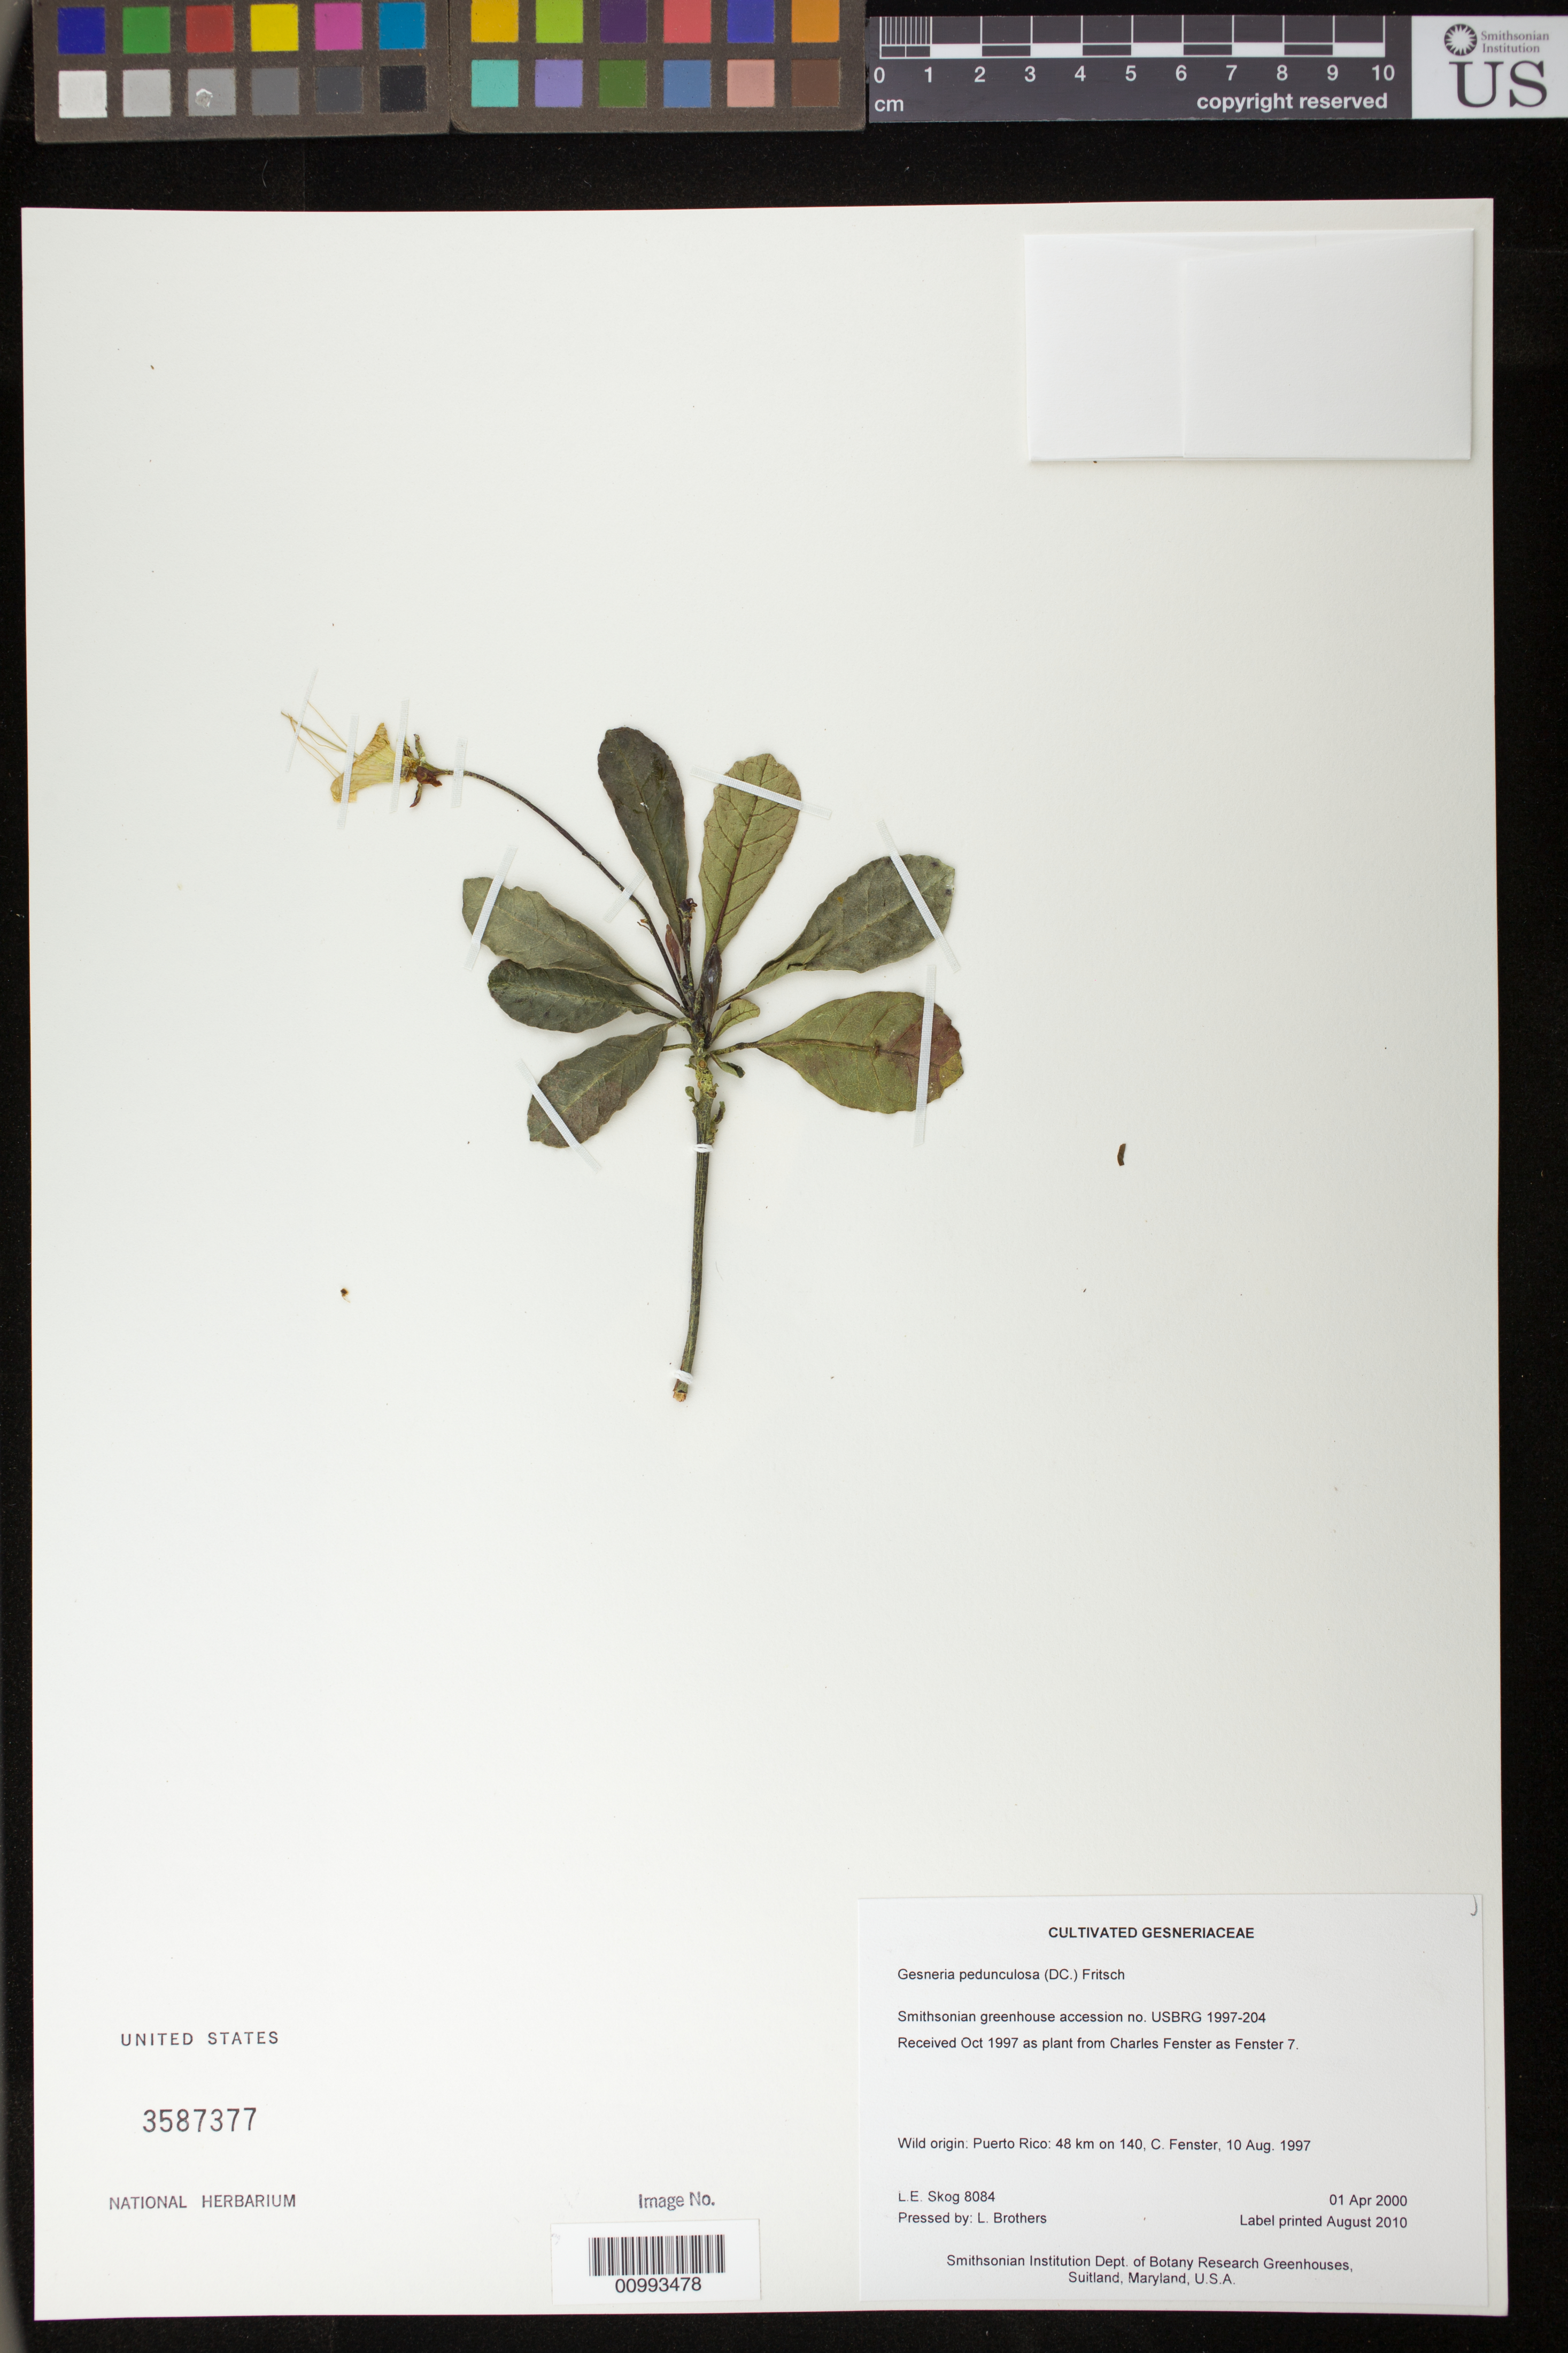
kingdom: Plantae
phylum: Tracheophyta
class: Magnoliopsida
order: Lamiales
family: Gesneriaceae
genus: Gesneria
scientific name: Gesneria pedunculosa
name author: (DC.) Fritsch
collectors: L. E. Skog & L. Brothers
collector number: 8084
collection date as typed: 01 Apr 2000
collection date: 2000-04-01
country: Puerto Rico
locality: Smithsonian Institution Dept. of Botany Research Greenhouses, Suitland, Maryland, U.S.A.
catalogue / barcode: US 3587377